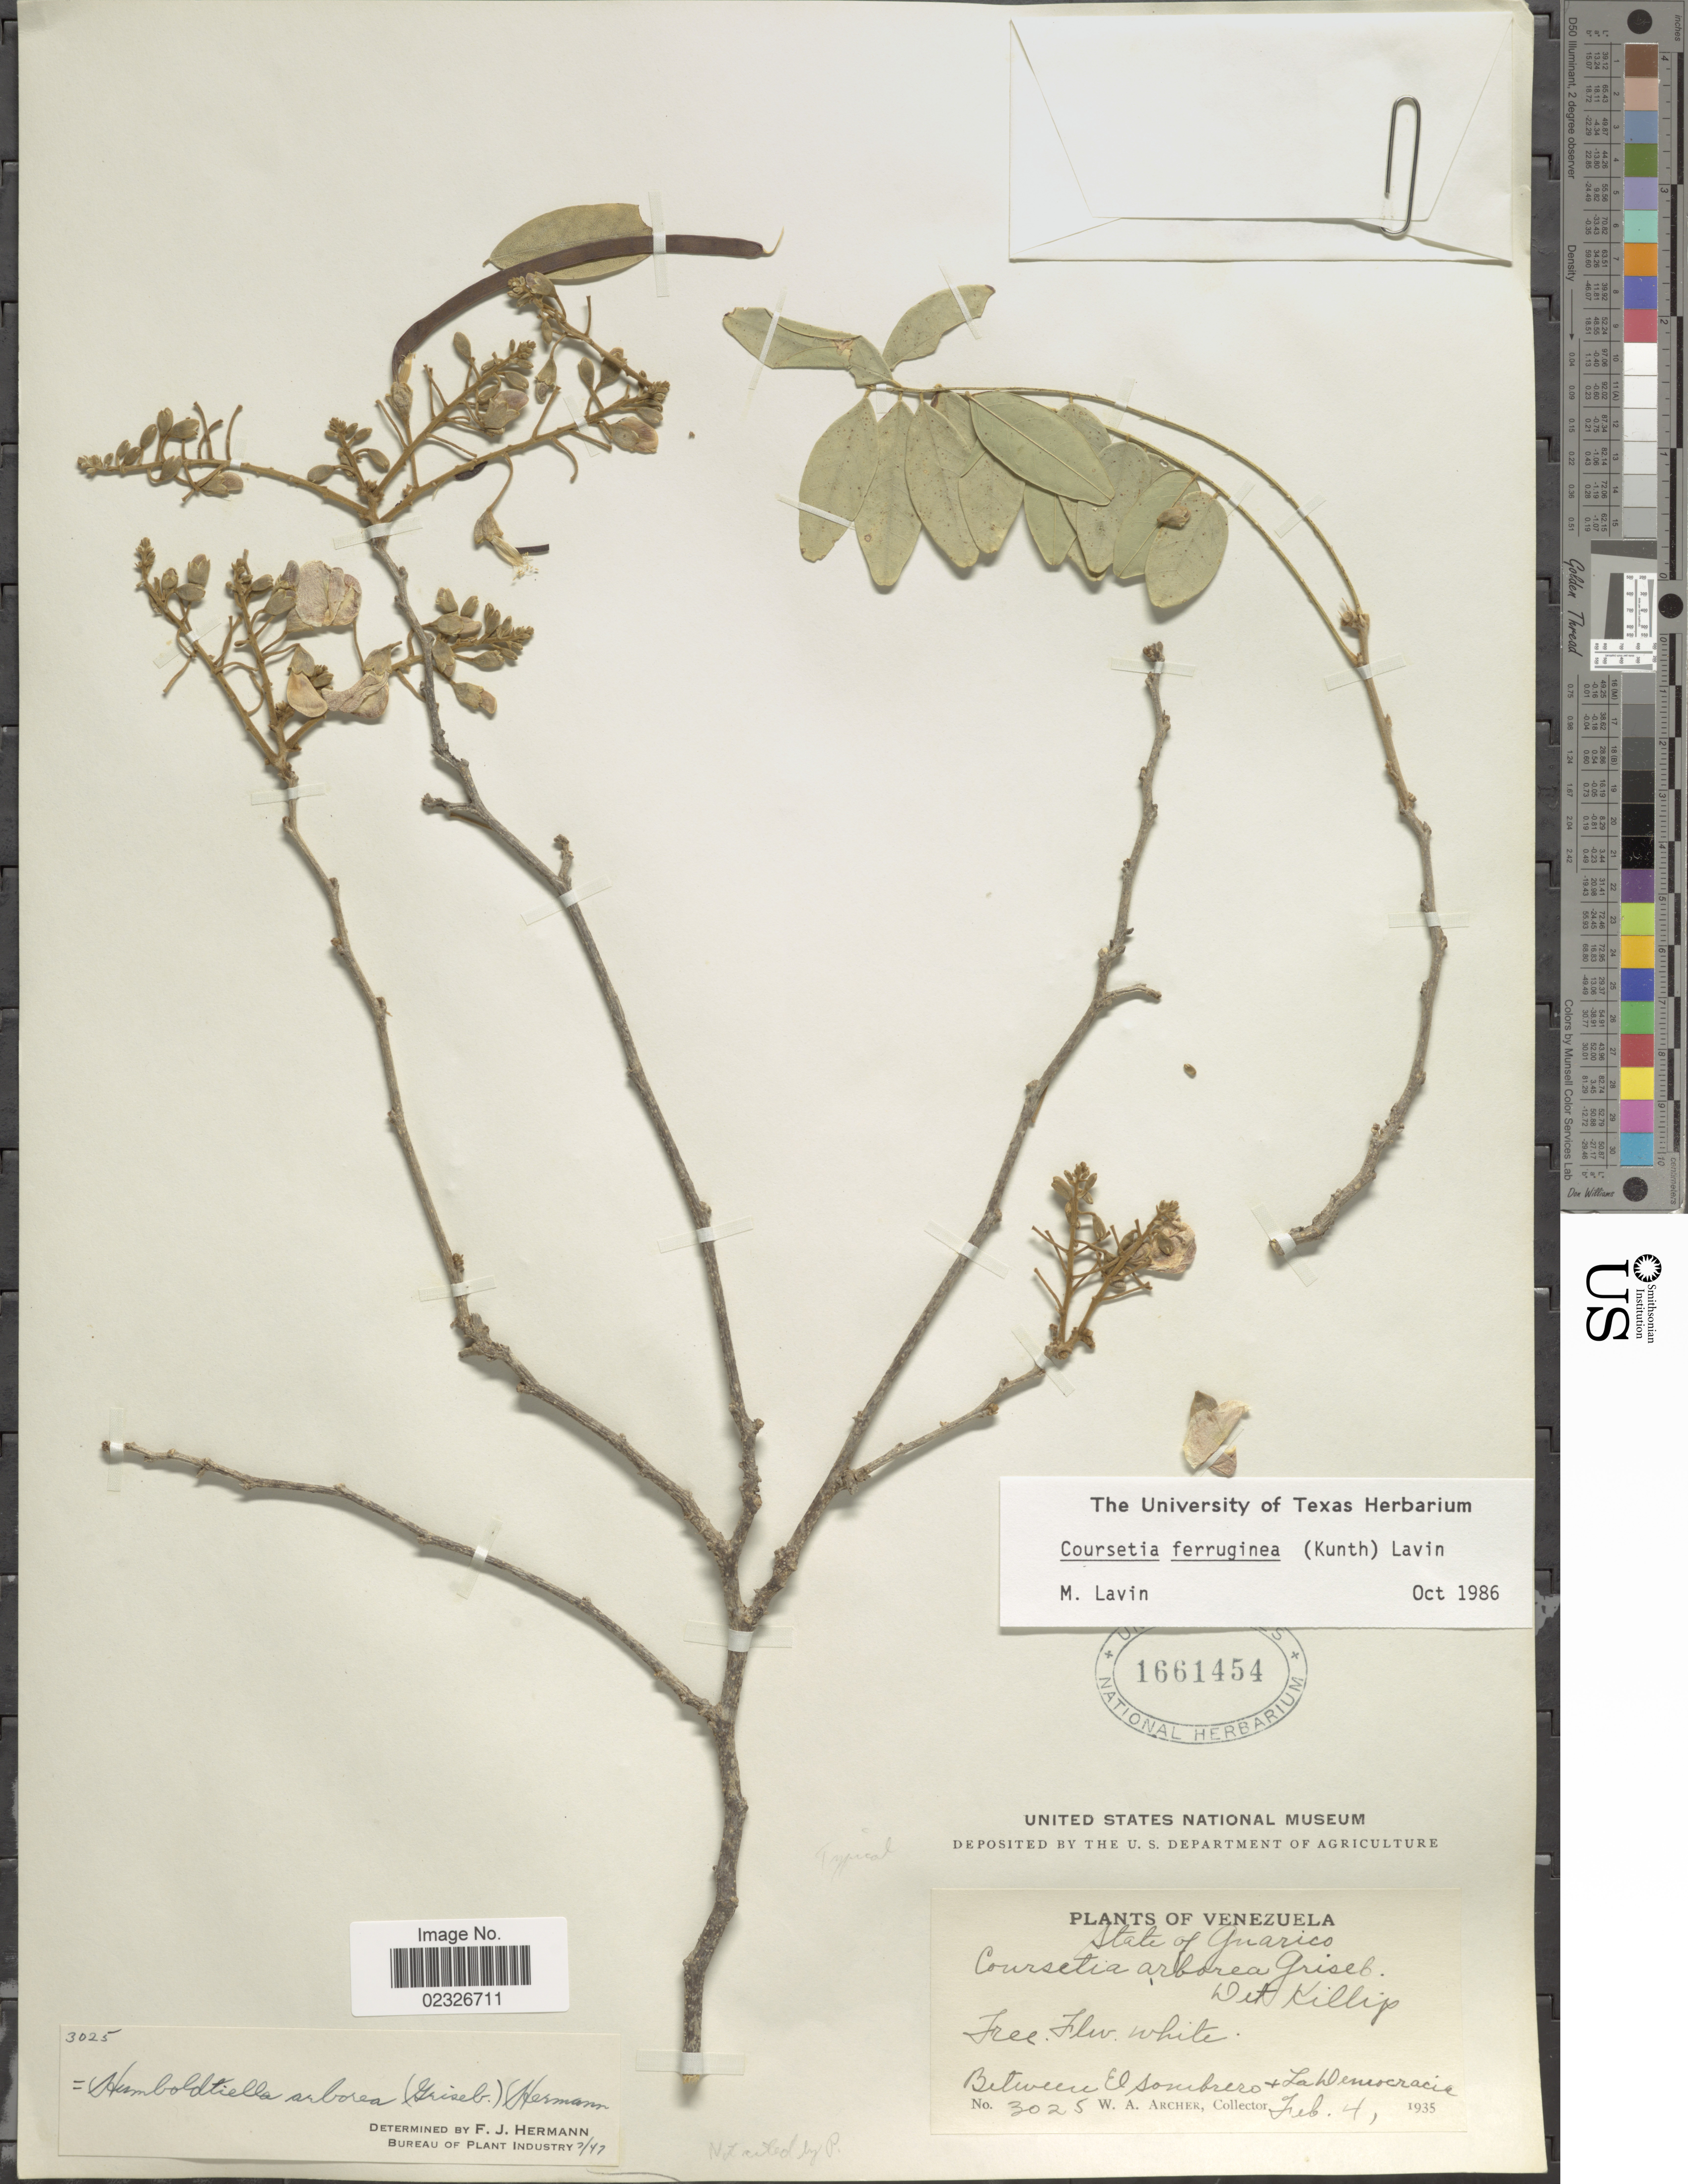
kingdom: Plantae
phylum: Tracheophyta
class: Magnoliopsida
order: Fabales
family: Fabaceae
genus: Coursetia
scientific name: Coursetia ferruginea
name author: (Kunth) Lavin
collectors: W. A. Archer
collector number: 3025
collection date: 1935-02-04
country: Venezuela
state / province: Guárico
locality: State of Guarico. Between El Sombreero & La Democracia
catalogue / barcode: US 1661454